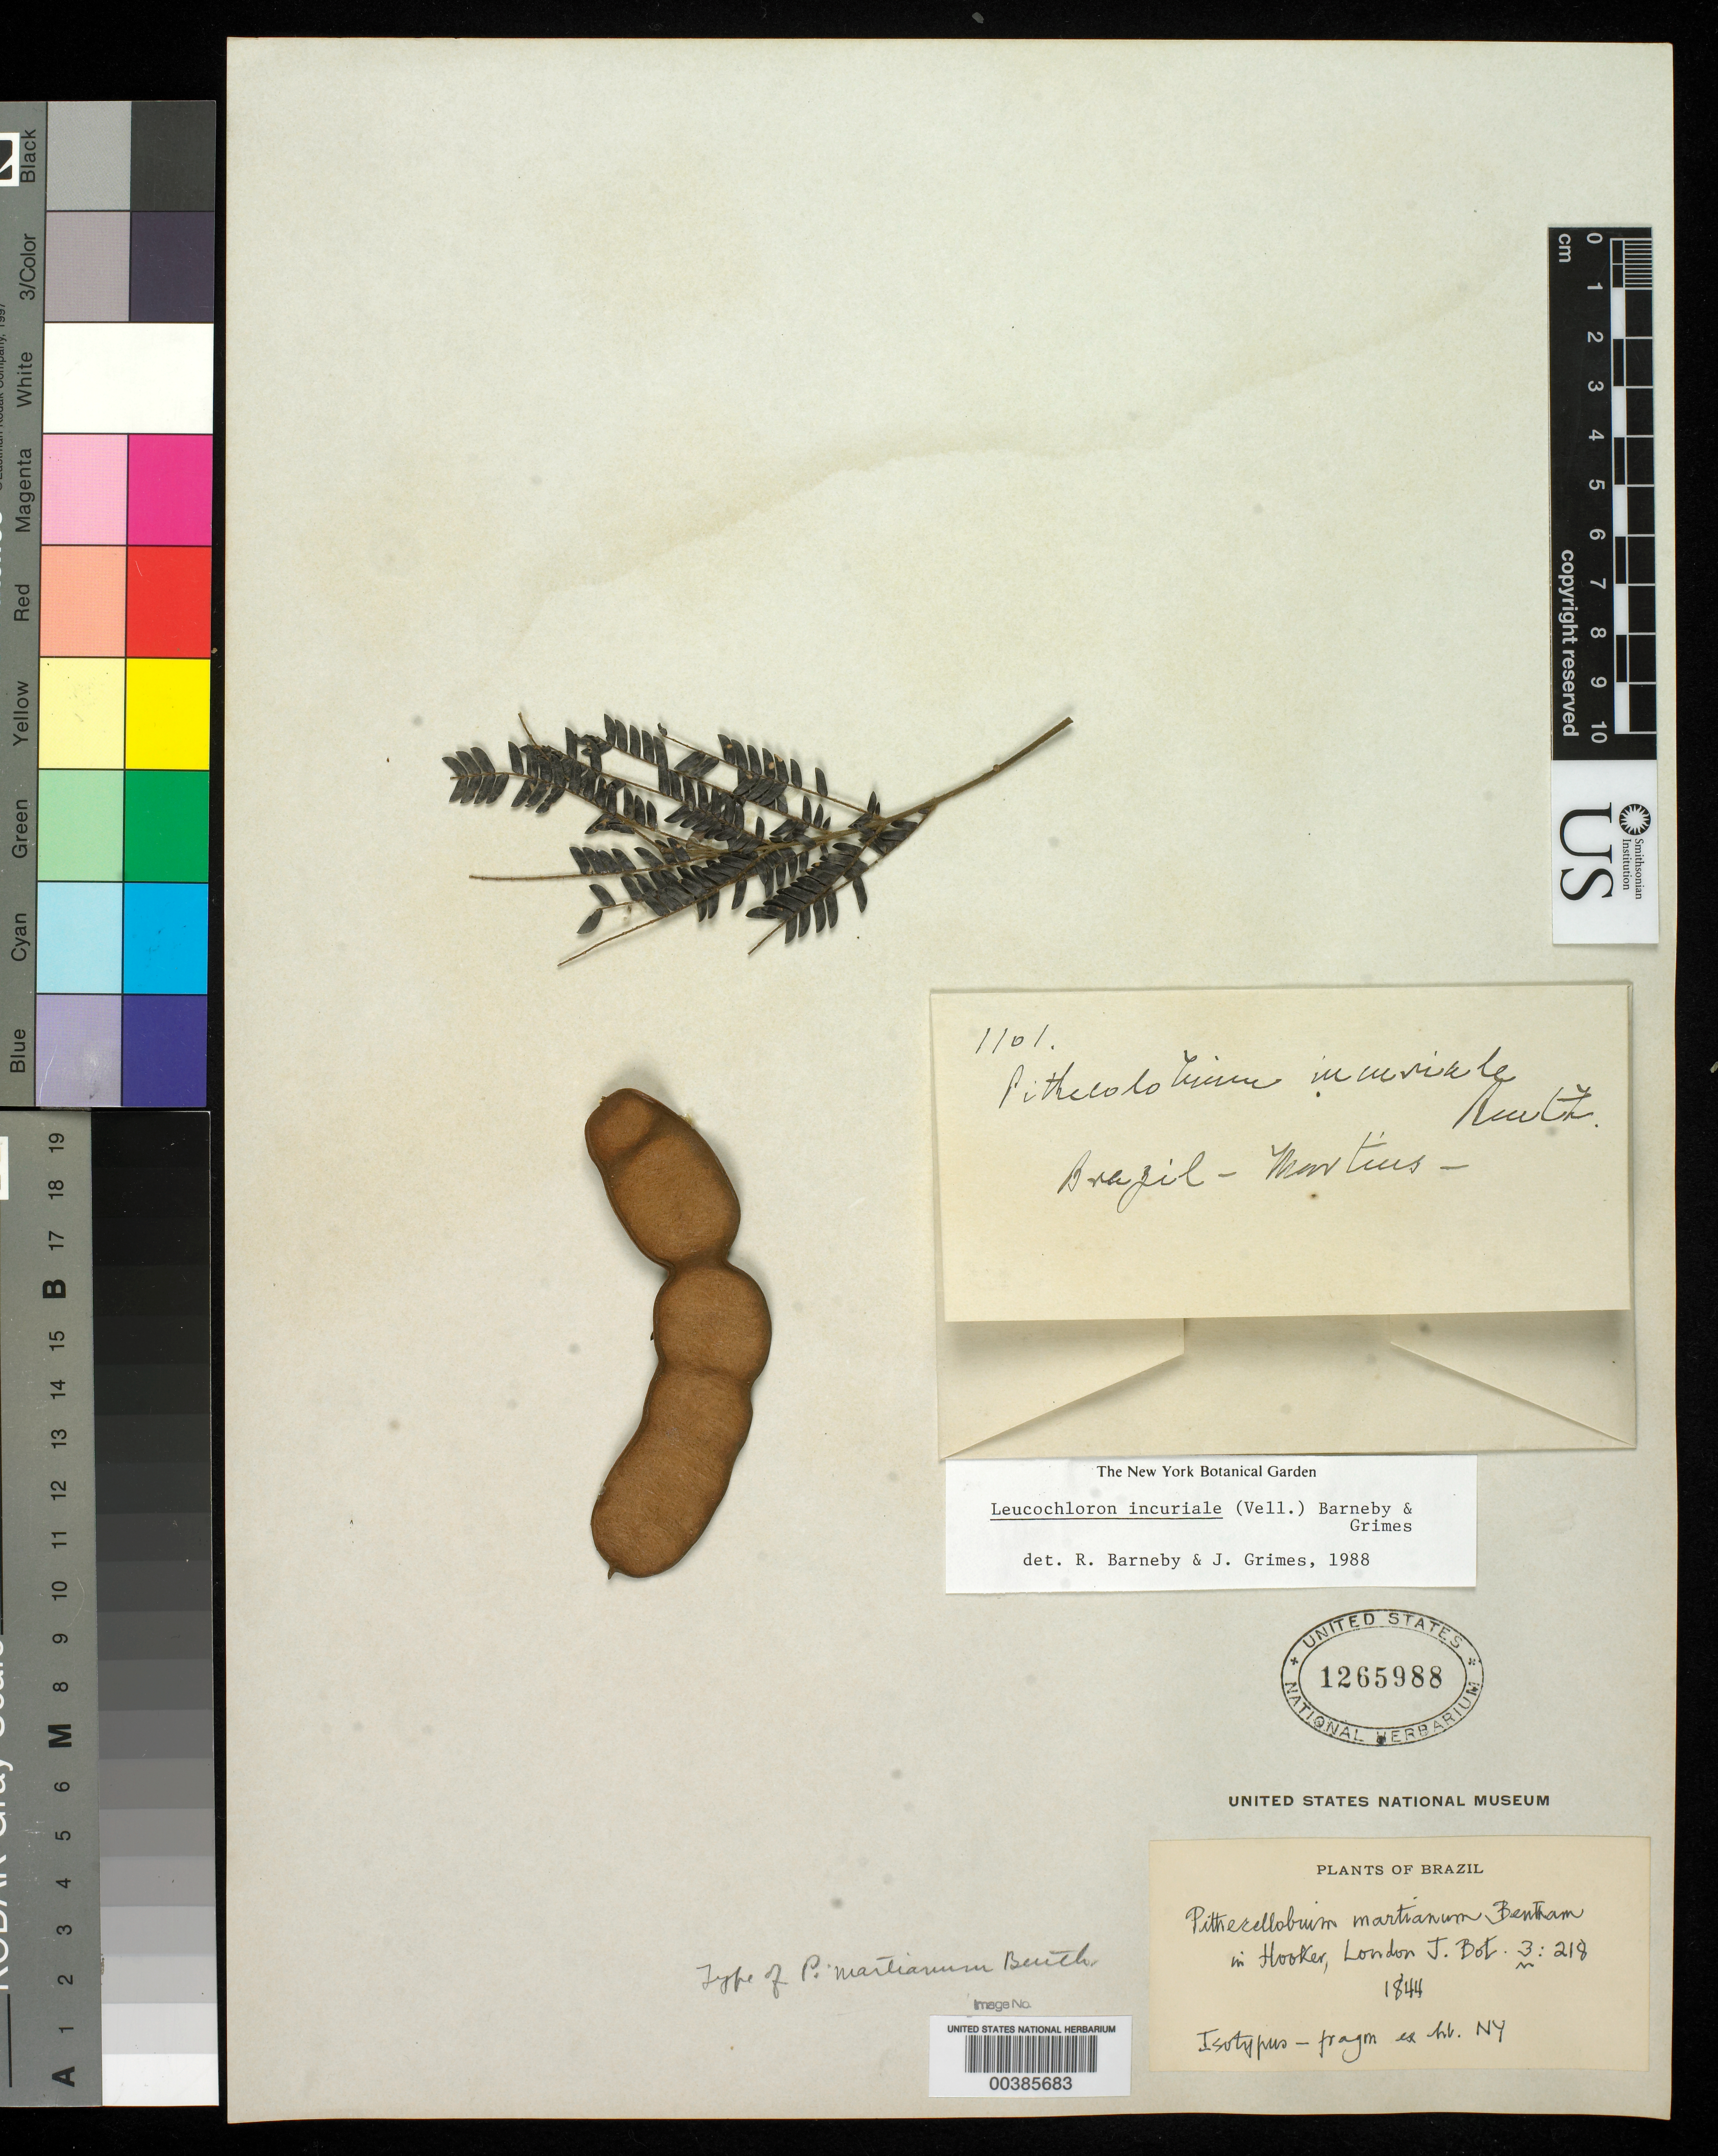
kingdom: Plantae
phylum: Tracheophyta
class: Magnoliopsida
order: Fabales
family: Fabaceae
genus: Pithecellobium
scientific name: Pithecellobium martianum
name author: Benth.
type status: Isotype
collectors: C. F. Martius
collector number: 1101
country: Brazil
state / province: Minas Gerais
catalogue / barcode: US 1265988